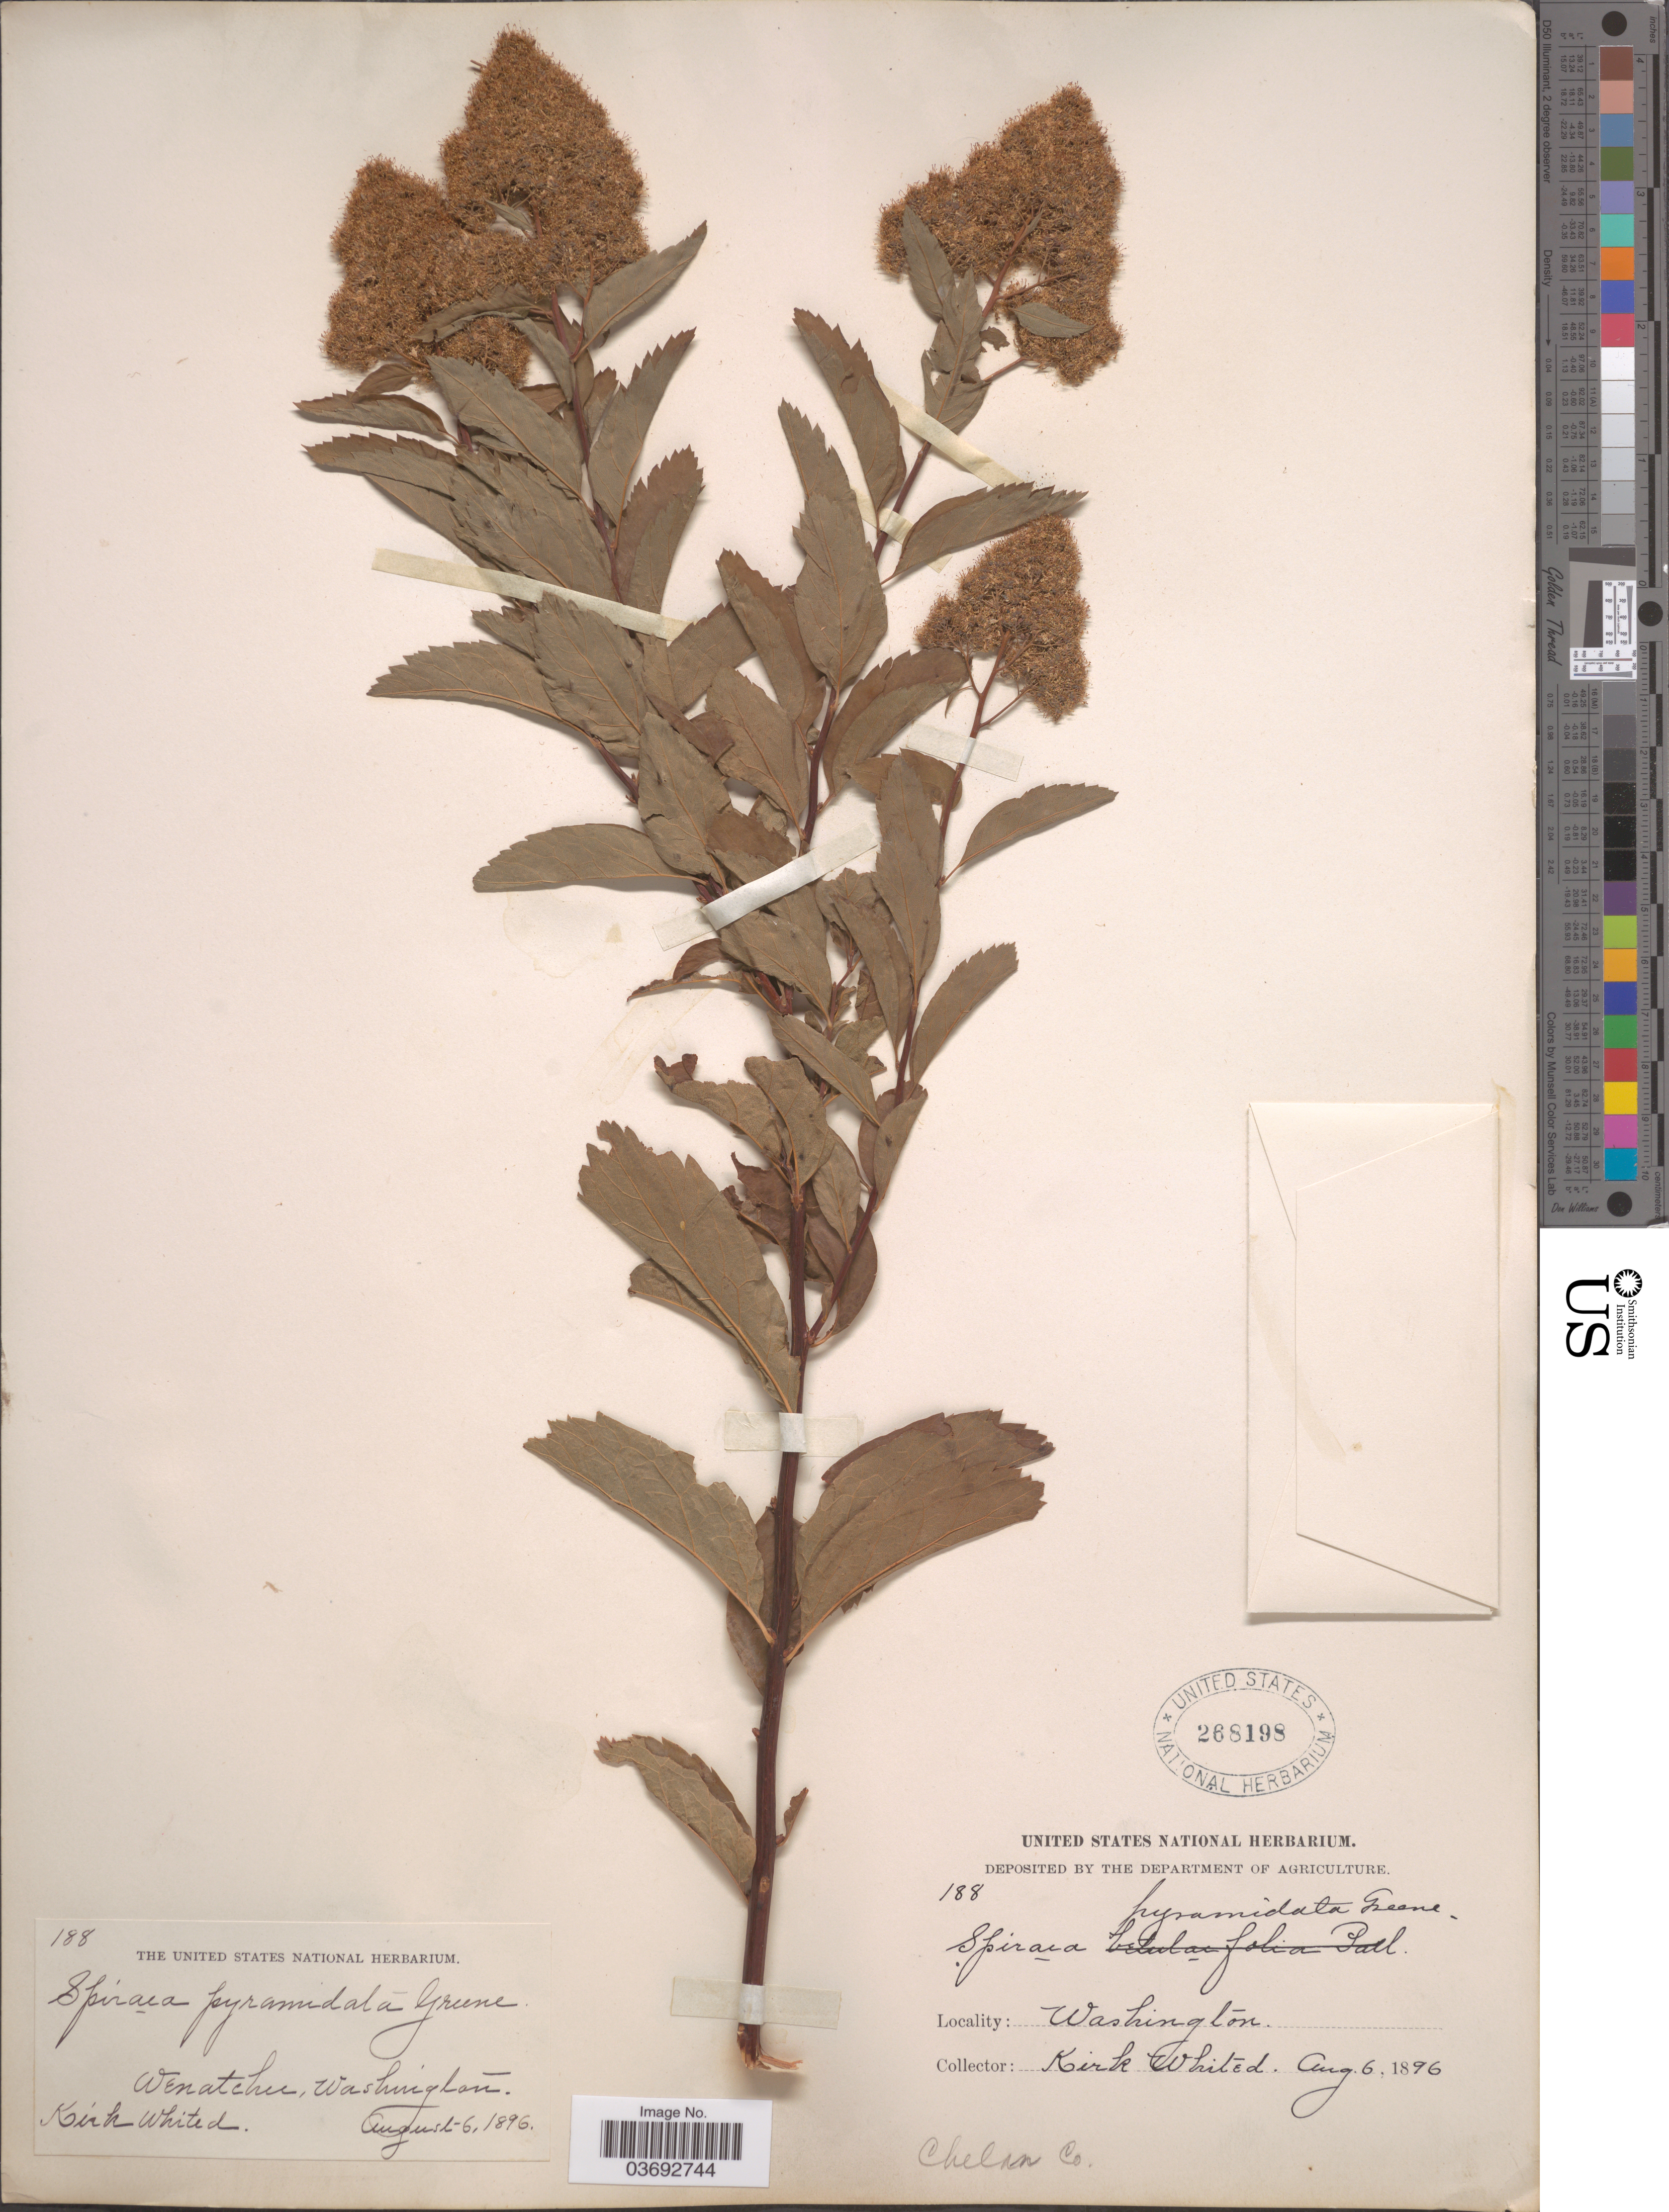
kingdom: Plantae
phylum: Tracheophyta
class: Magnoliopsida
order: Rosales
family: Rosaceae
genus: Spiraea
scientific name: Spiraea pyramidata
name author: Greene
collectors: K. Whited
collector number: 188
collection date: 1896-08-06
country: United States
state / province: Washington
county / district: Chelan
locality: Wenatchee. Chelan Co.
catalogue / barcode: US 268198